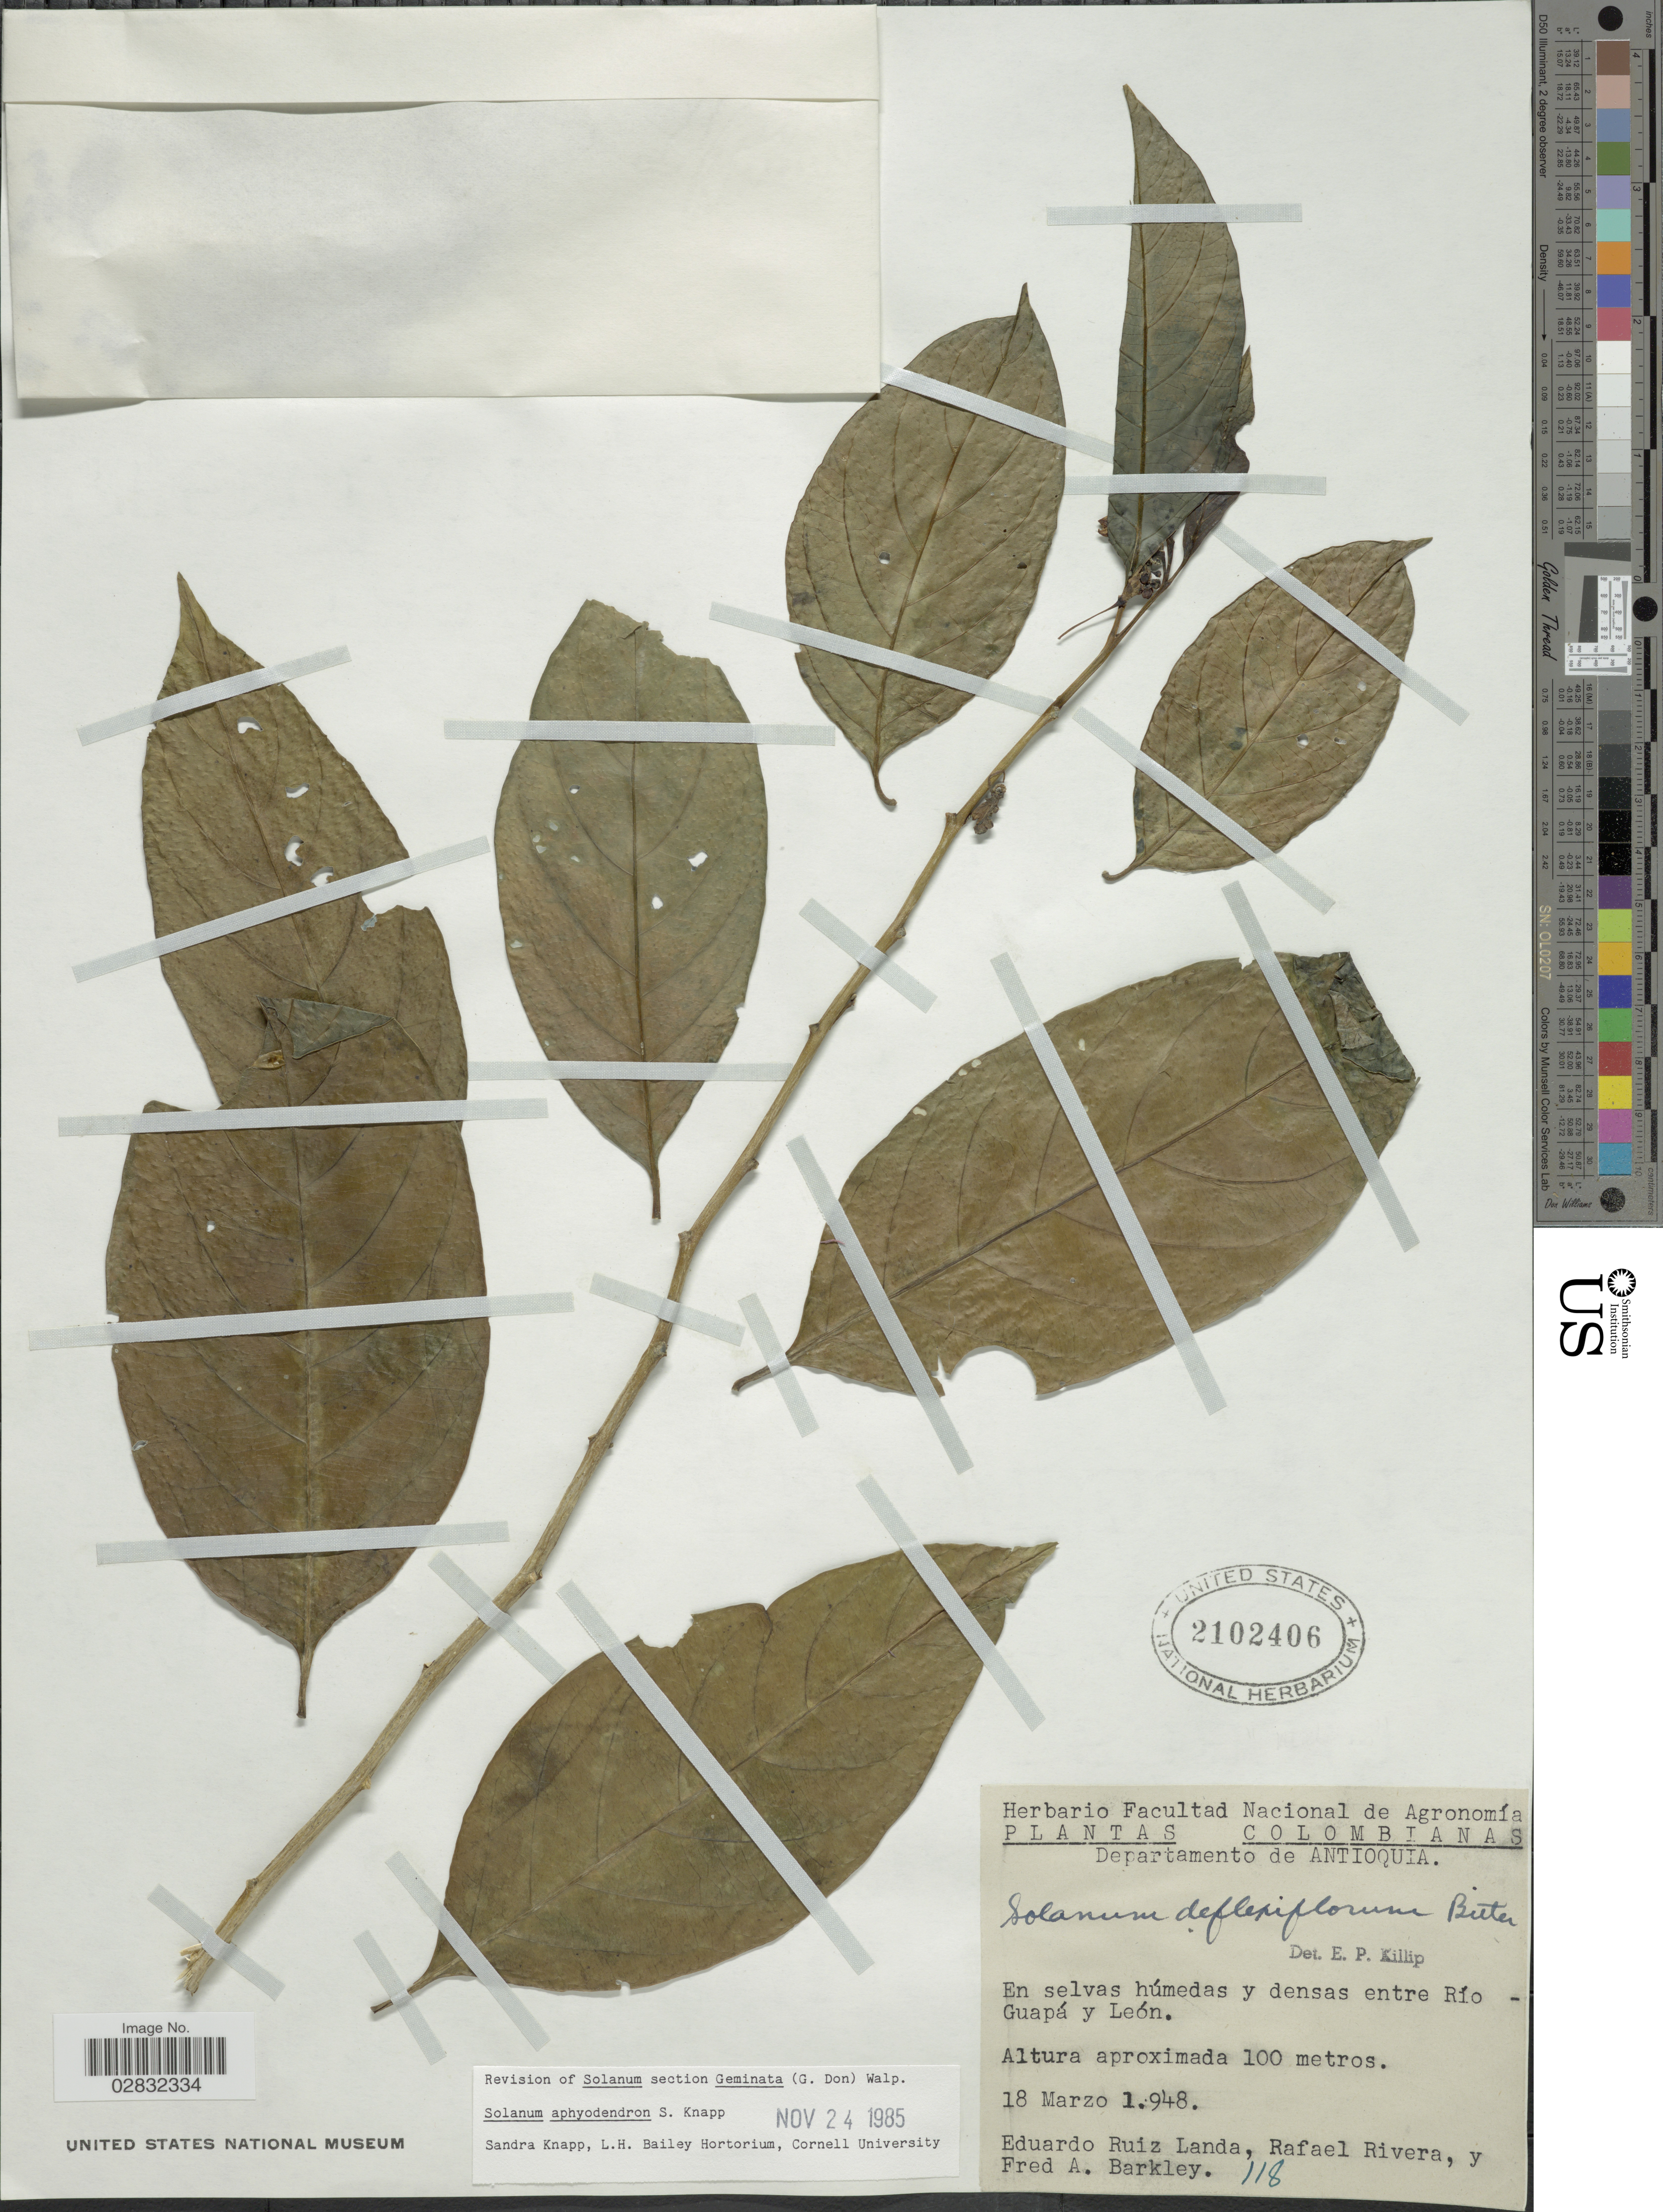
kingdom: Plantae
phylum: Tracheophyta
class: Magnoliopsida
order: Solanales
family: Solanaceae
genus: Solanum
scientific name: Solanum aphyodendron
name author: S. Knapp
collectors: E. Ruiz Landa, R. Rivera & F. A. Barkley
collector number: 118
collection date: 1948-03-18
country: Colombia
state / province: Antioquia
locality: Departamento de Antioquia, En selvas húmedas y densas entre Río Guapá y León.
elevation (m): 100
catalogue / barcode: US 2102406